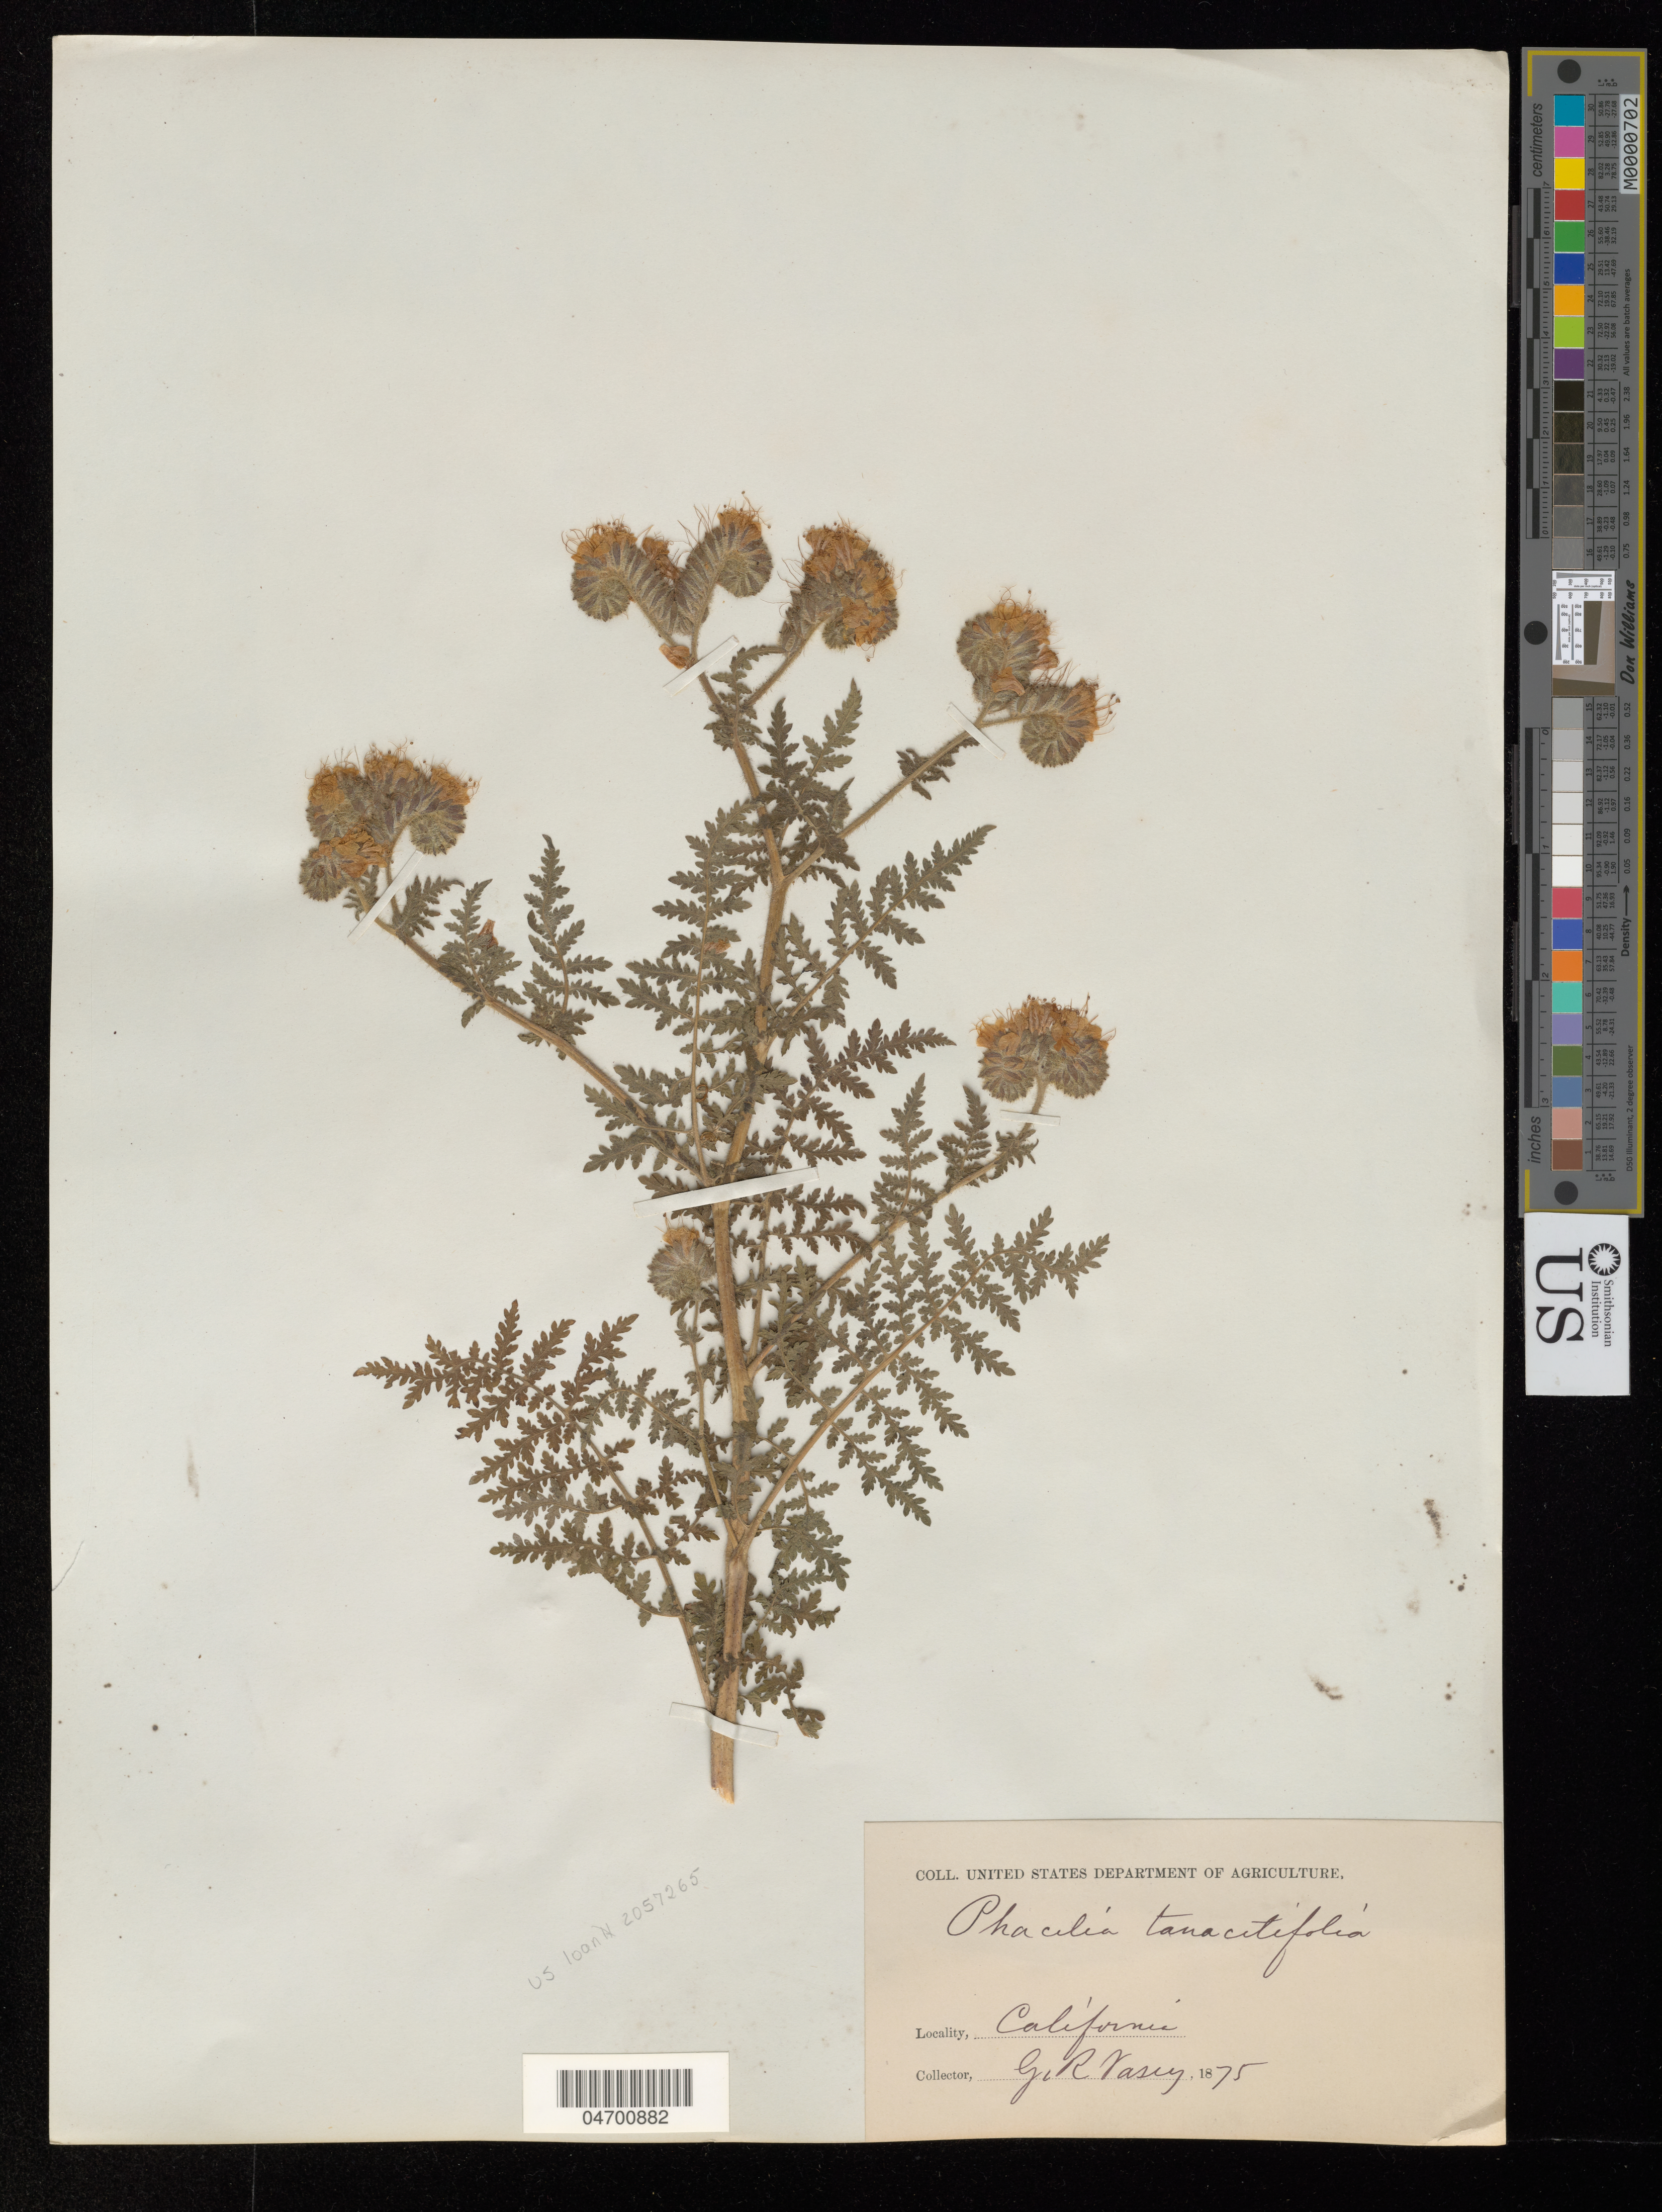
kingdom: Plantae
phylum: Tracheophyta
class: Magnoliopsida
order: Boraginales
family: Hydrophyllaceae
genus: Phacelia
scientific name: Phacelia tanacetifolia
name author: Benth.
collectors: G. R. Vasey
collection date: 1875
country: United States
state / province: California